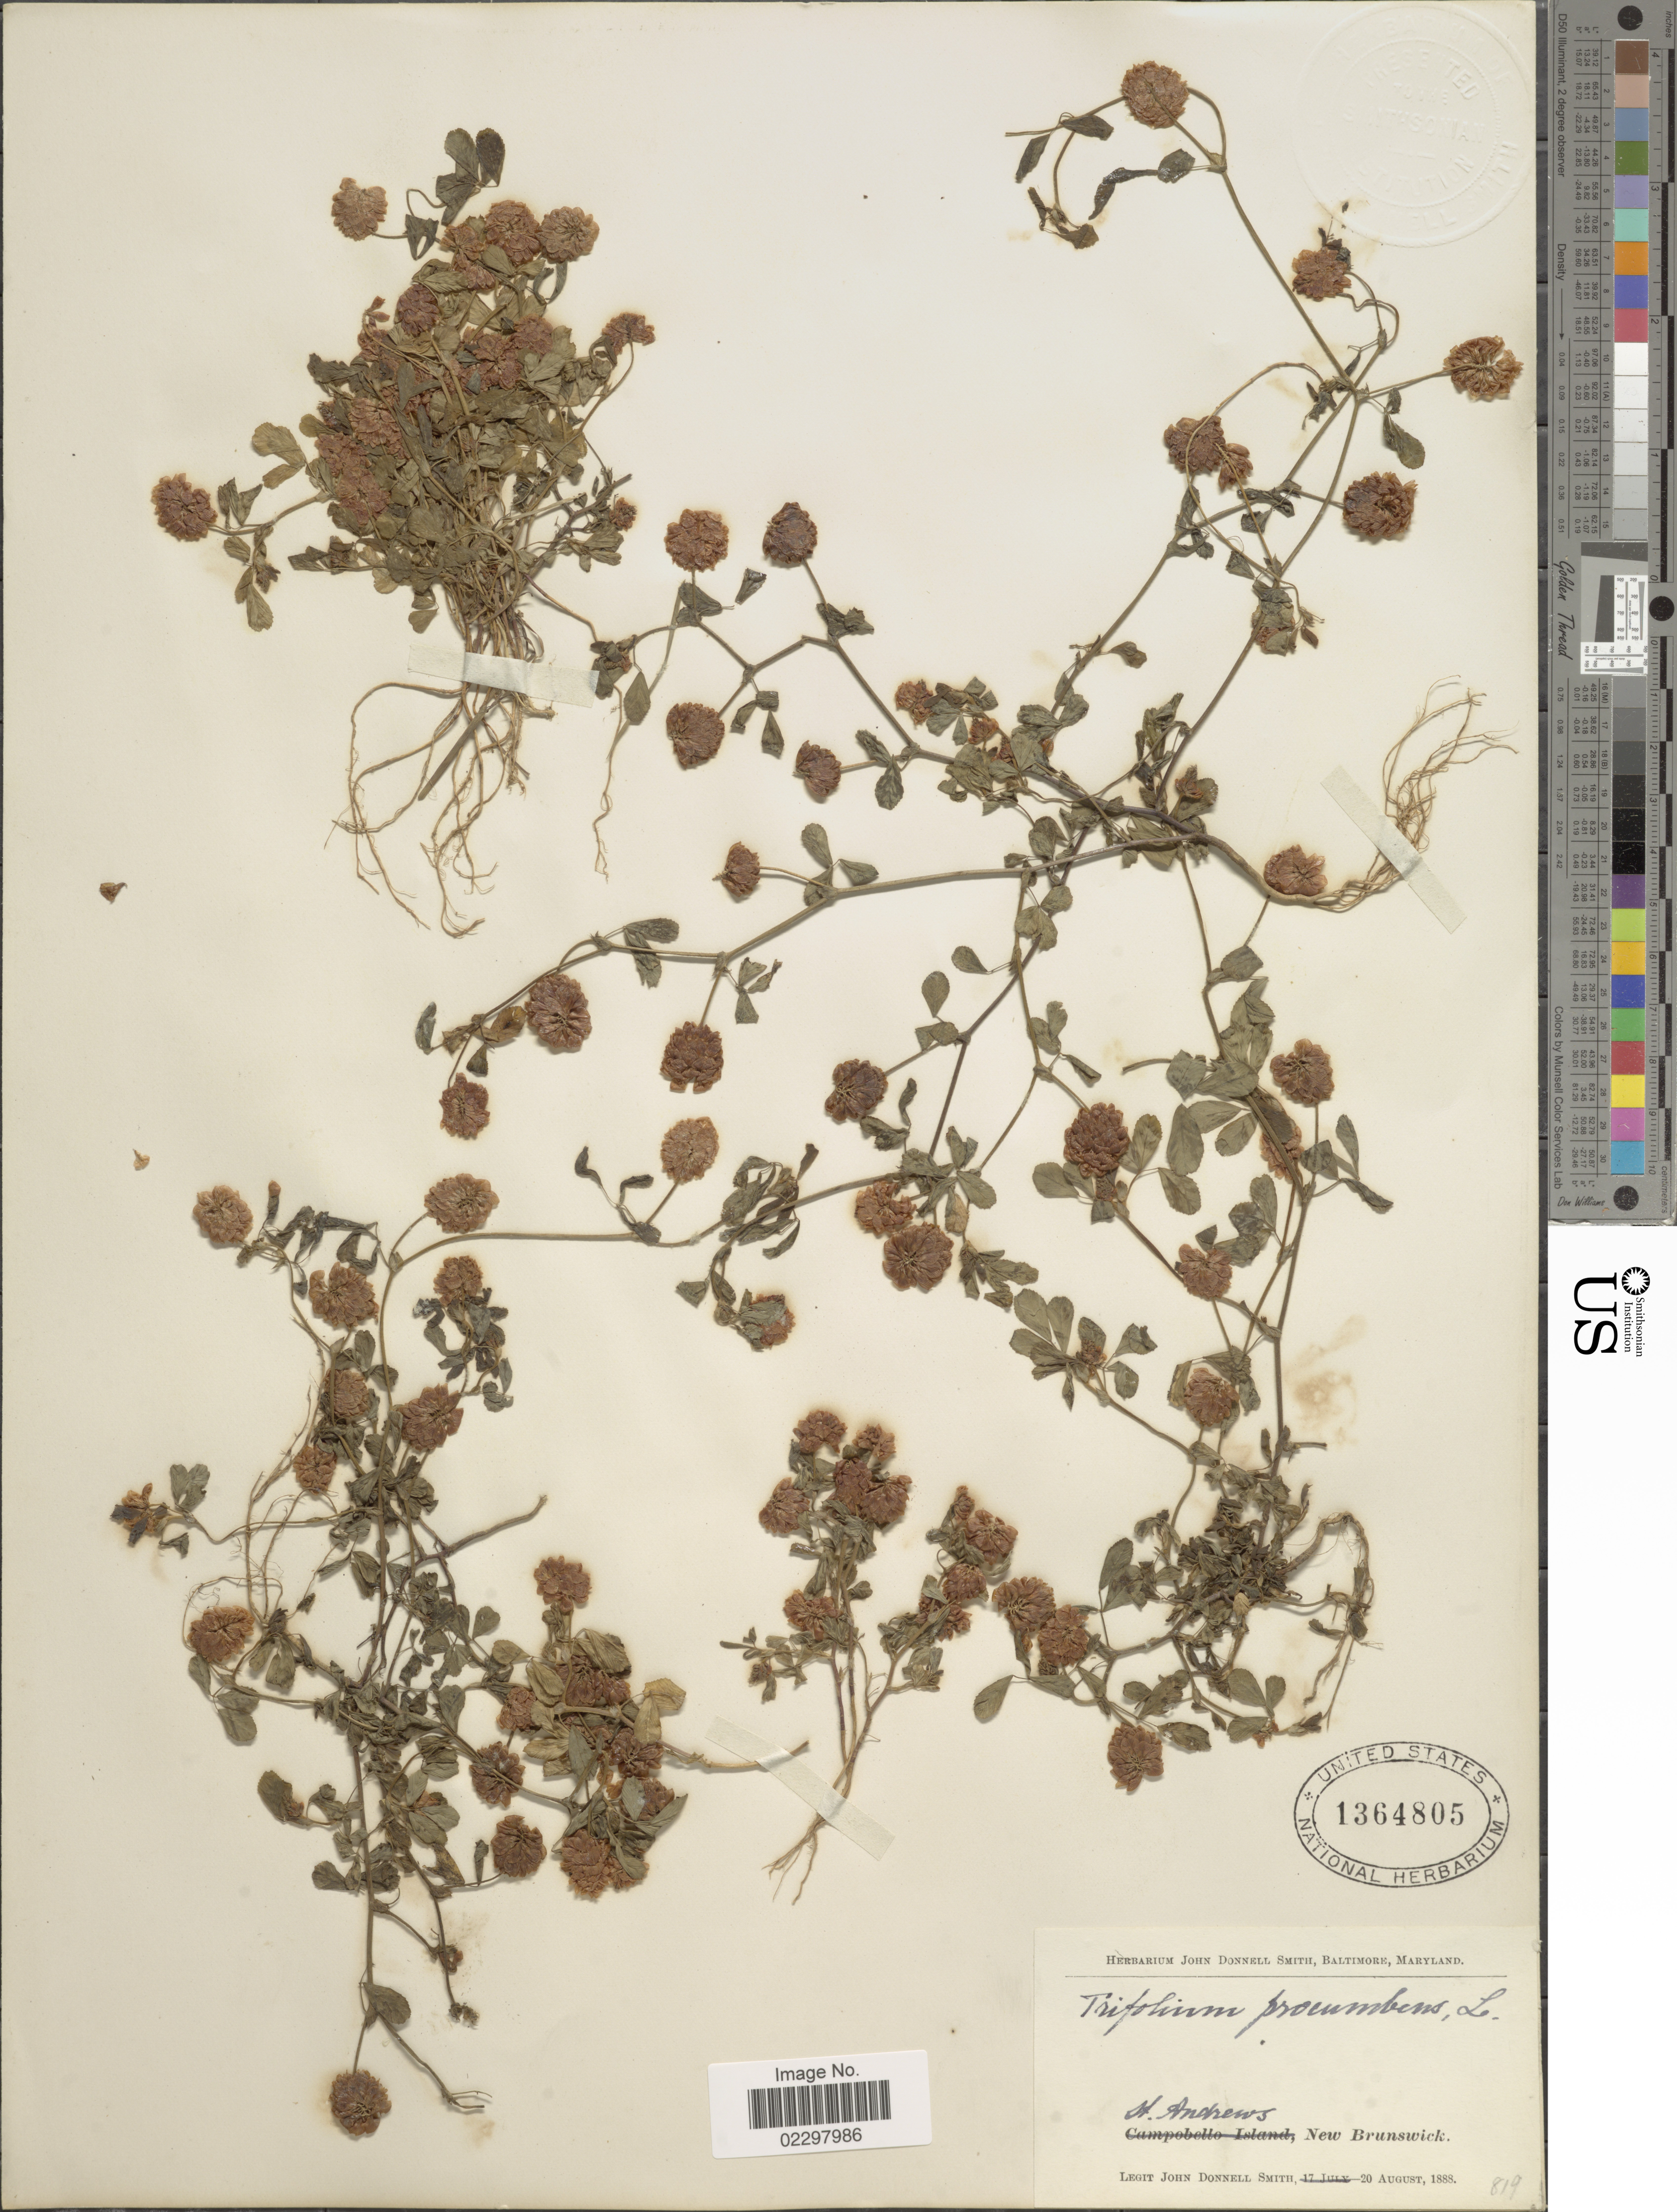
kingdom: Plantae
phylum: Tracheophyta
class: Magnoliopsida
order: Fabales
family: Fabaceae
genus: Trifolium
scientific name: Trifolium procumbens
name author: L.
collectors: J. Donnell Smith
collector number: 819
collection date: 1888-08-20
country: Canada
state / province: New Brunswick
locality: H. Andrews.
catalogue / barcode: US 1364805